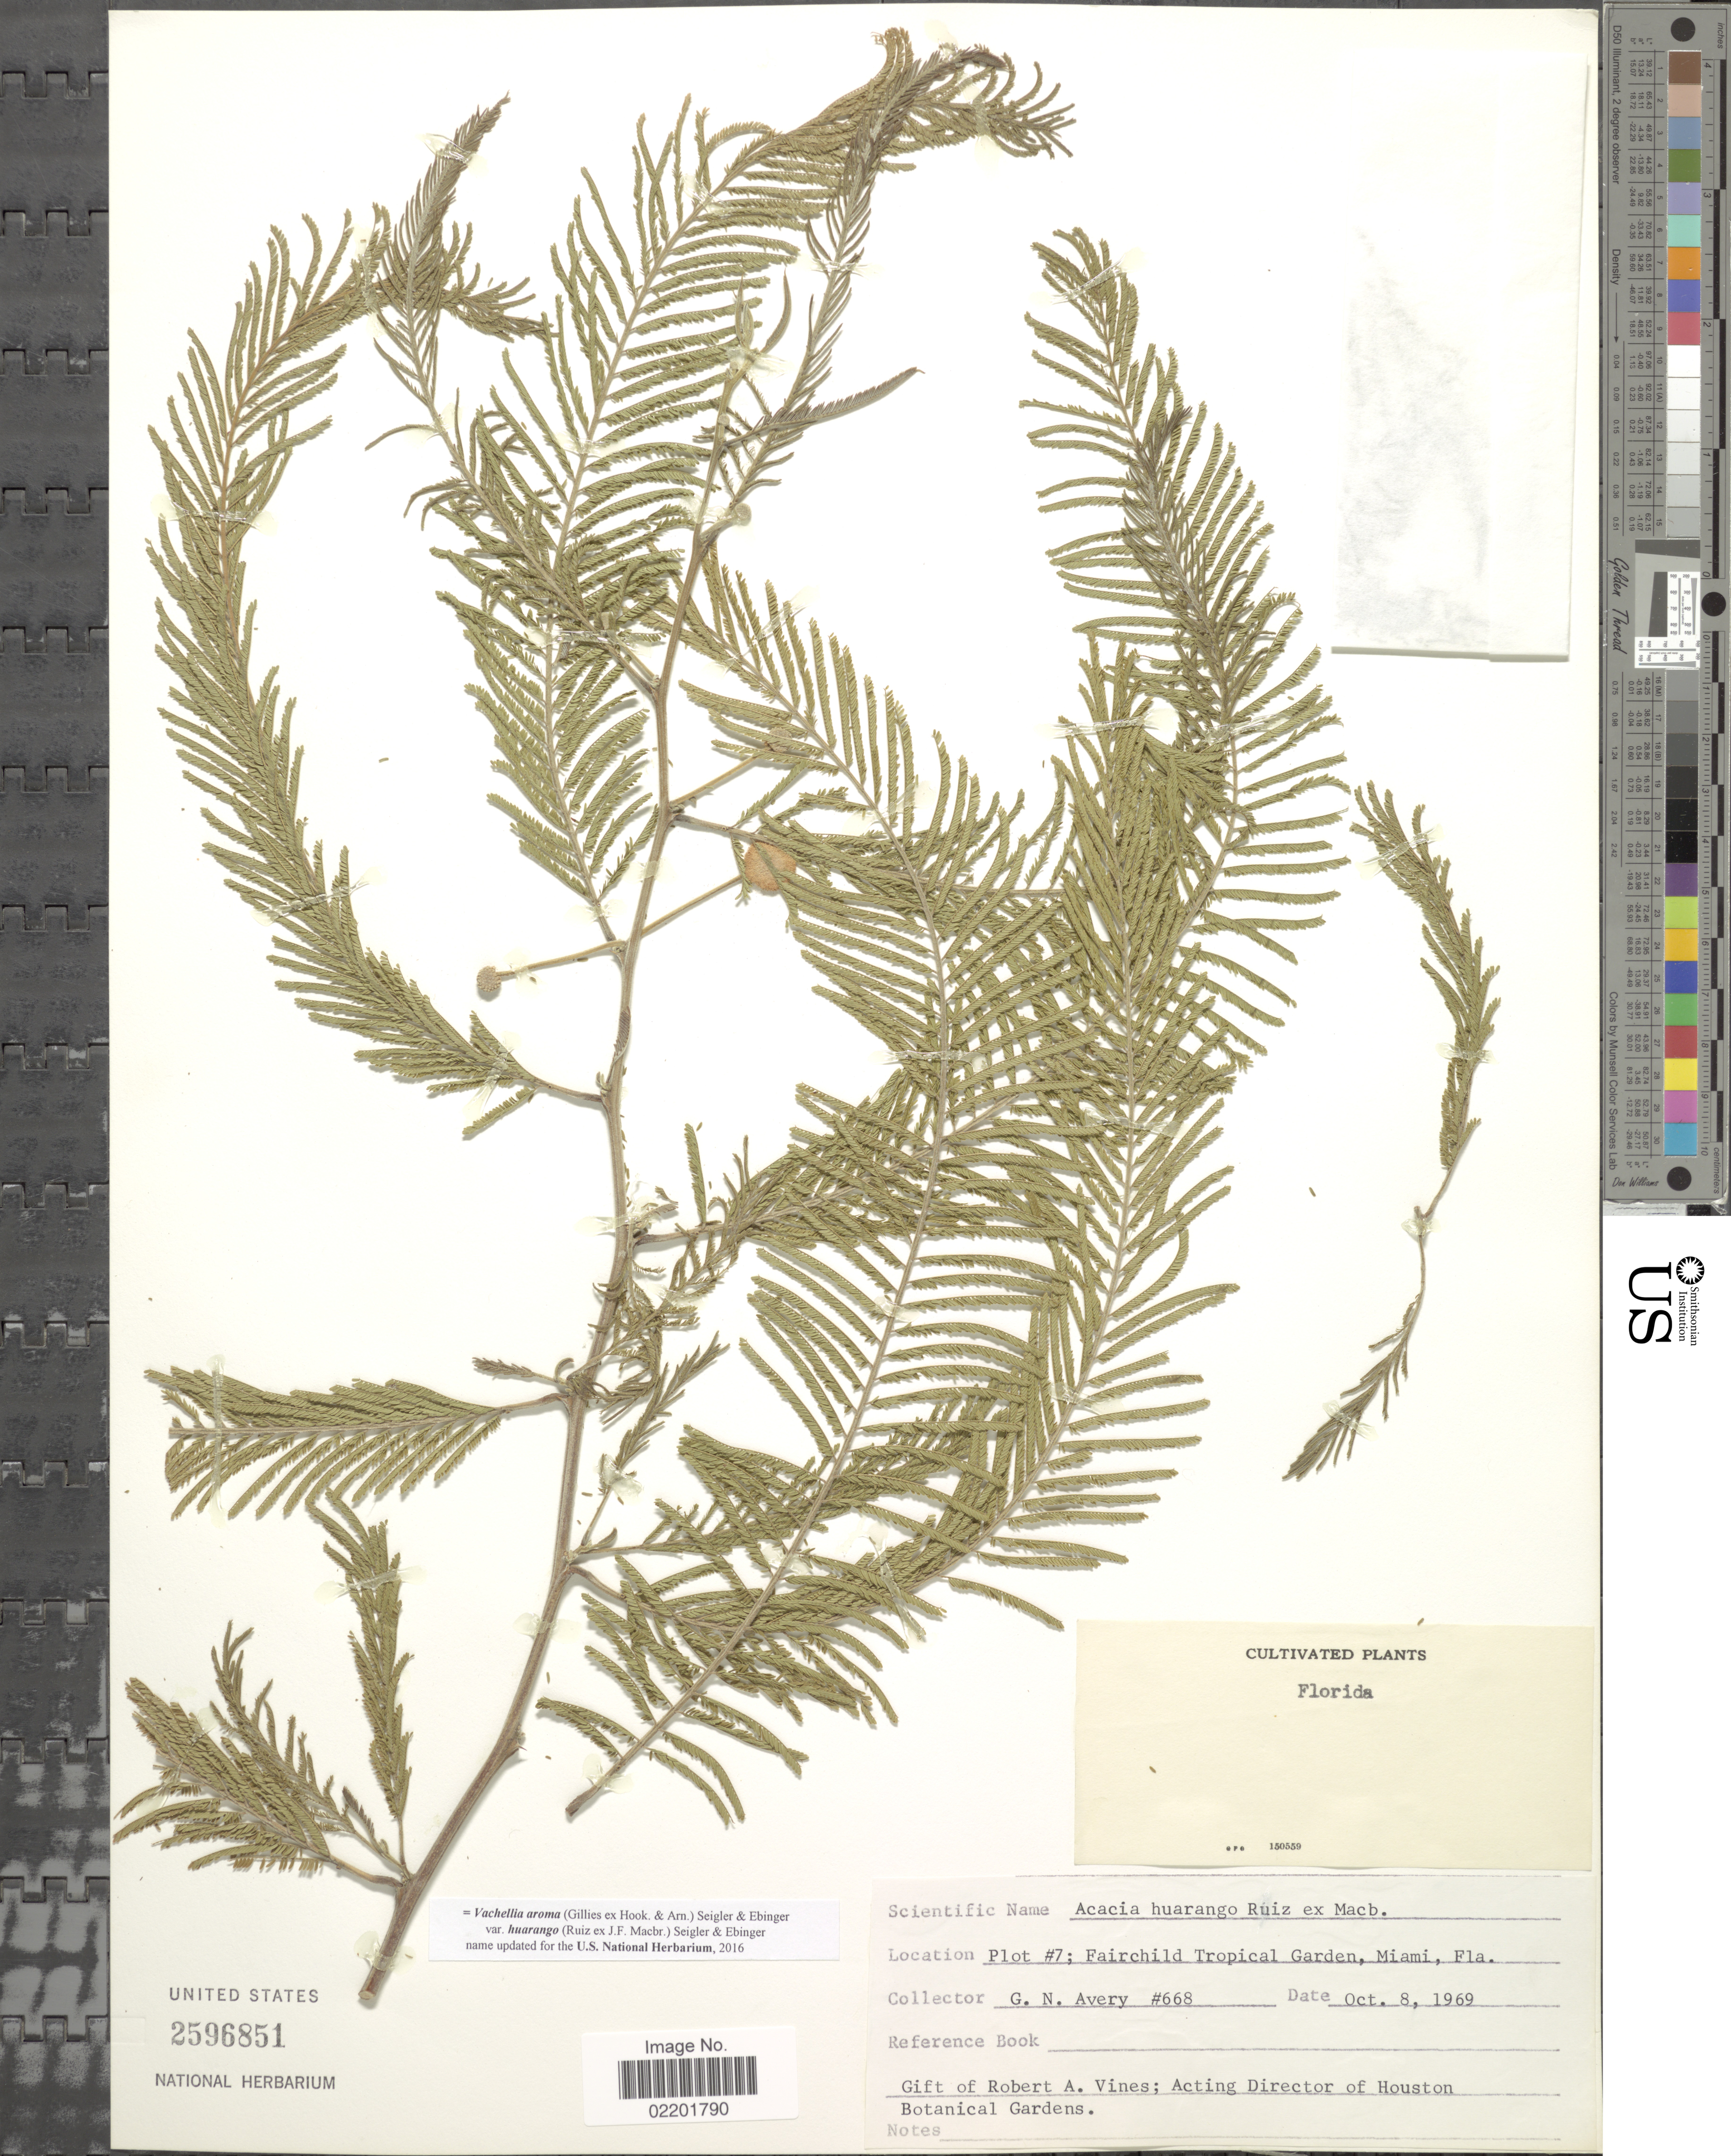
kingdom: Plantae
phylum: Tracheophyta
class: Magnoliopsida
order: Fabales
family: Fabaceae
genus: Vachellia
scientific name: Vachellia aroma var. huarango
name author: (Ruiz ex J.F. Macbr.) Seigler & Ebinger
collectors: G. N. Avery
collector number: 668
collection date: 1969-10-08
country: United States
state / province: Florida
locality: Plot #7, Fairchild Tropical Garden, Miami, Fla.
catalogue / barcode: US 2596851